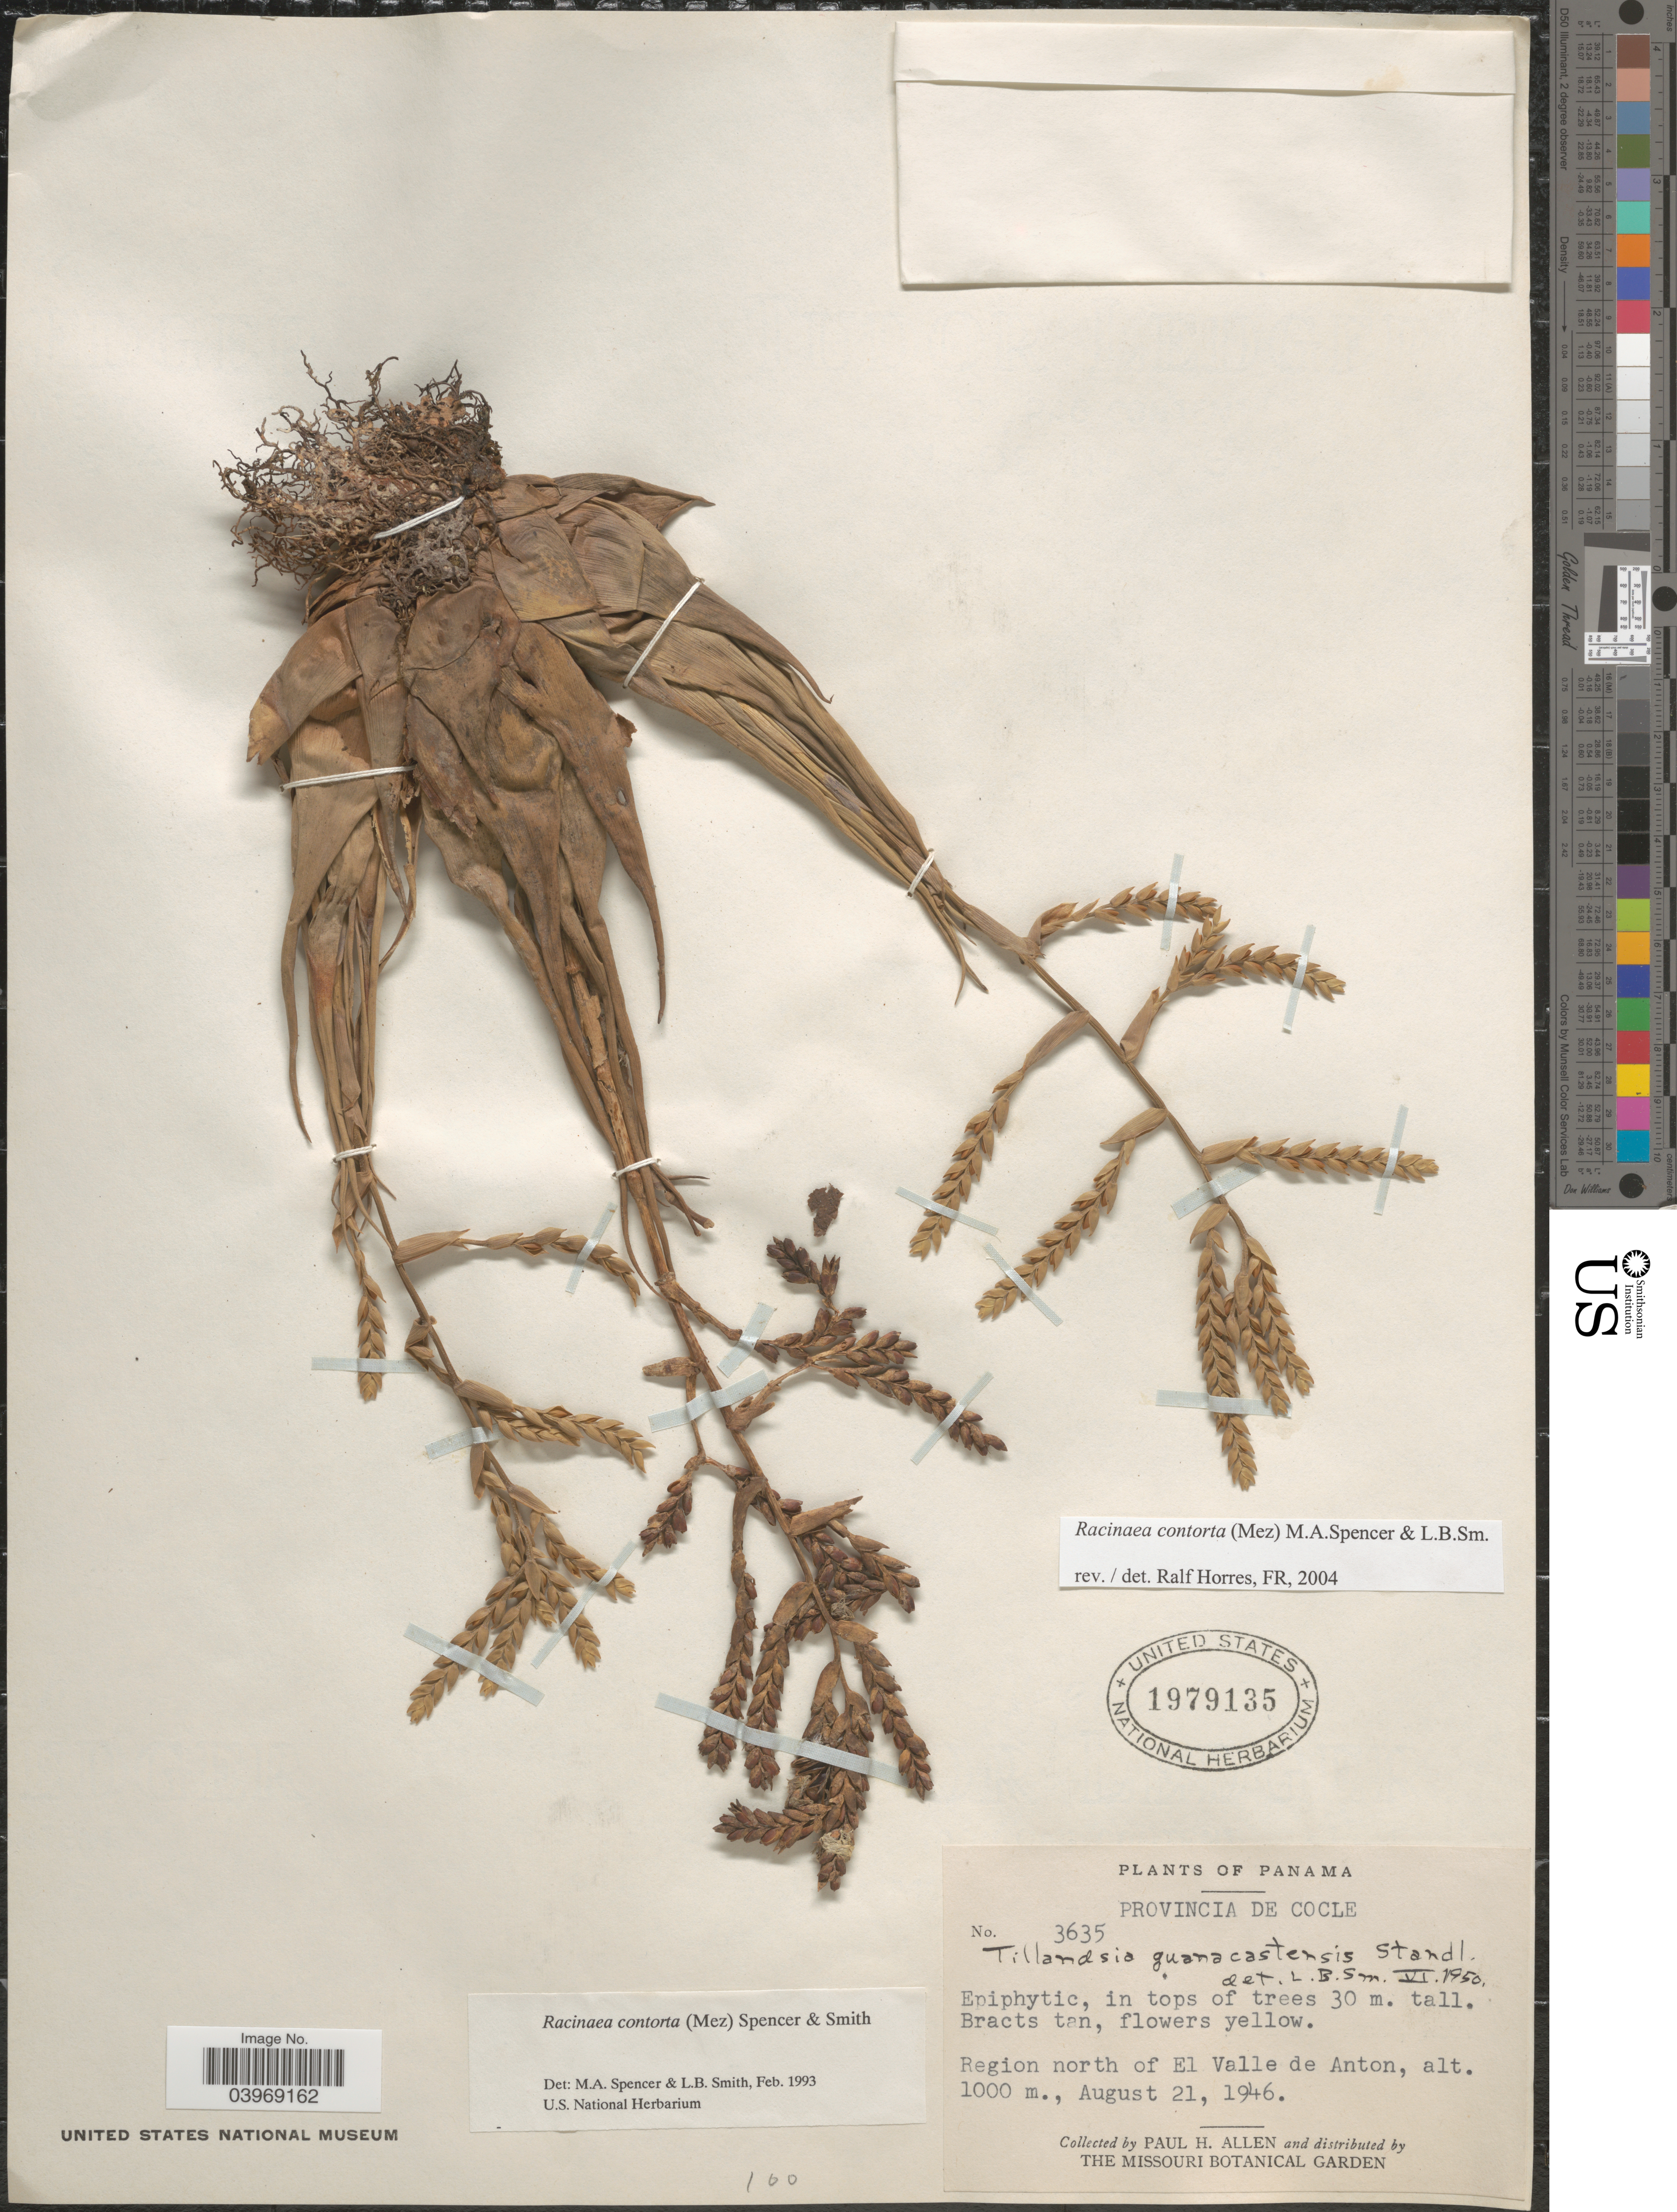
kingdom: Plantae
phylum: Tracheophyta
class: Liliopsida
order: Poales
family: Bromeliaceae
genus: Racinaea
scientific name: Racinaea contorta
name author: (Mez & Pittier) M.A. Spencer & L.B. Sm.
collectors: P. H. Allen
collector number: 3635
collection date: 1946-08-21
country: Panama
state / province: Cocle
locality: Region north of El Valle de Anton.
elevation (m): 1000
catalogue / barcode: US 1979135